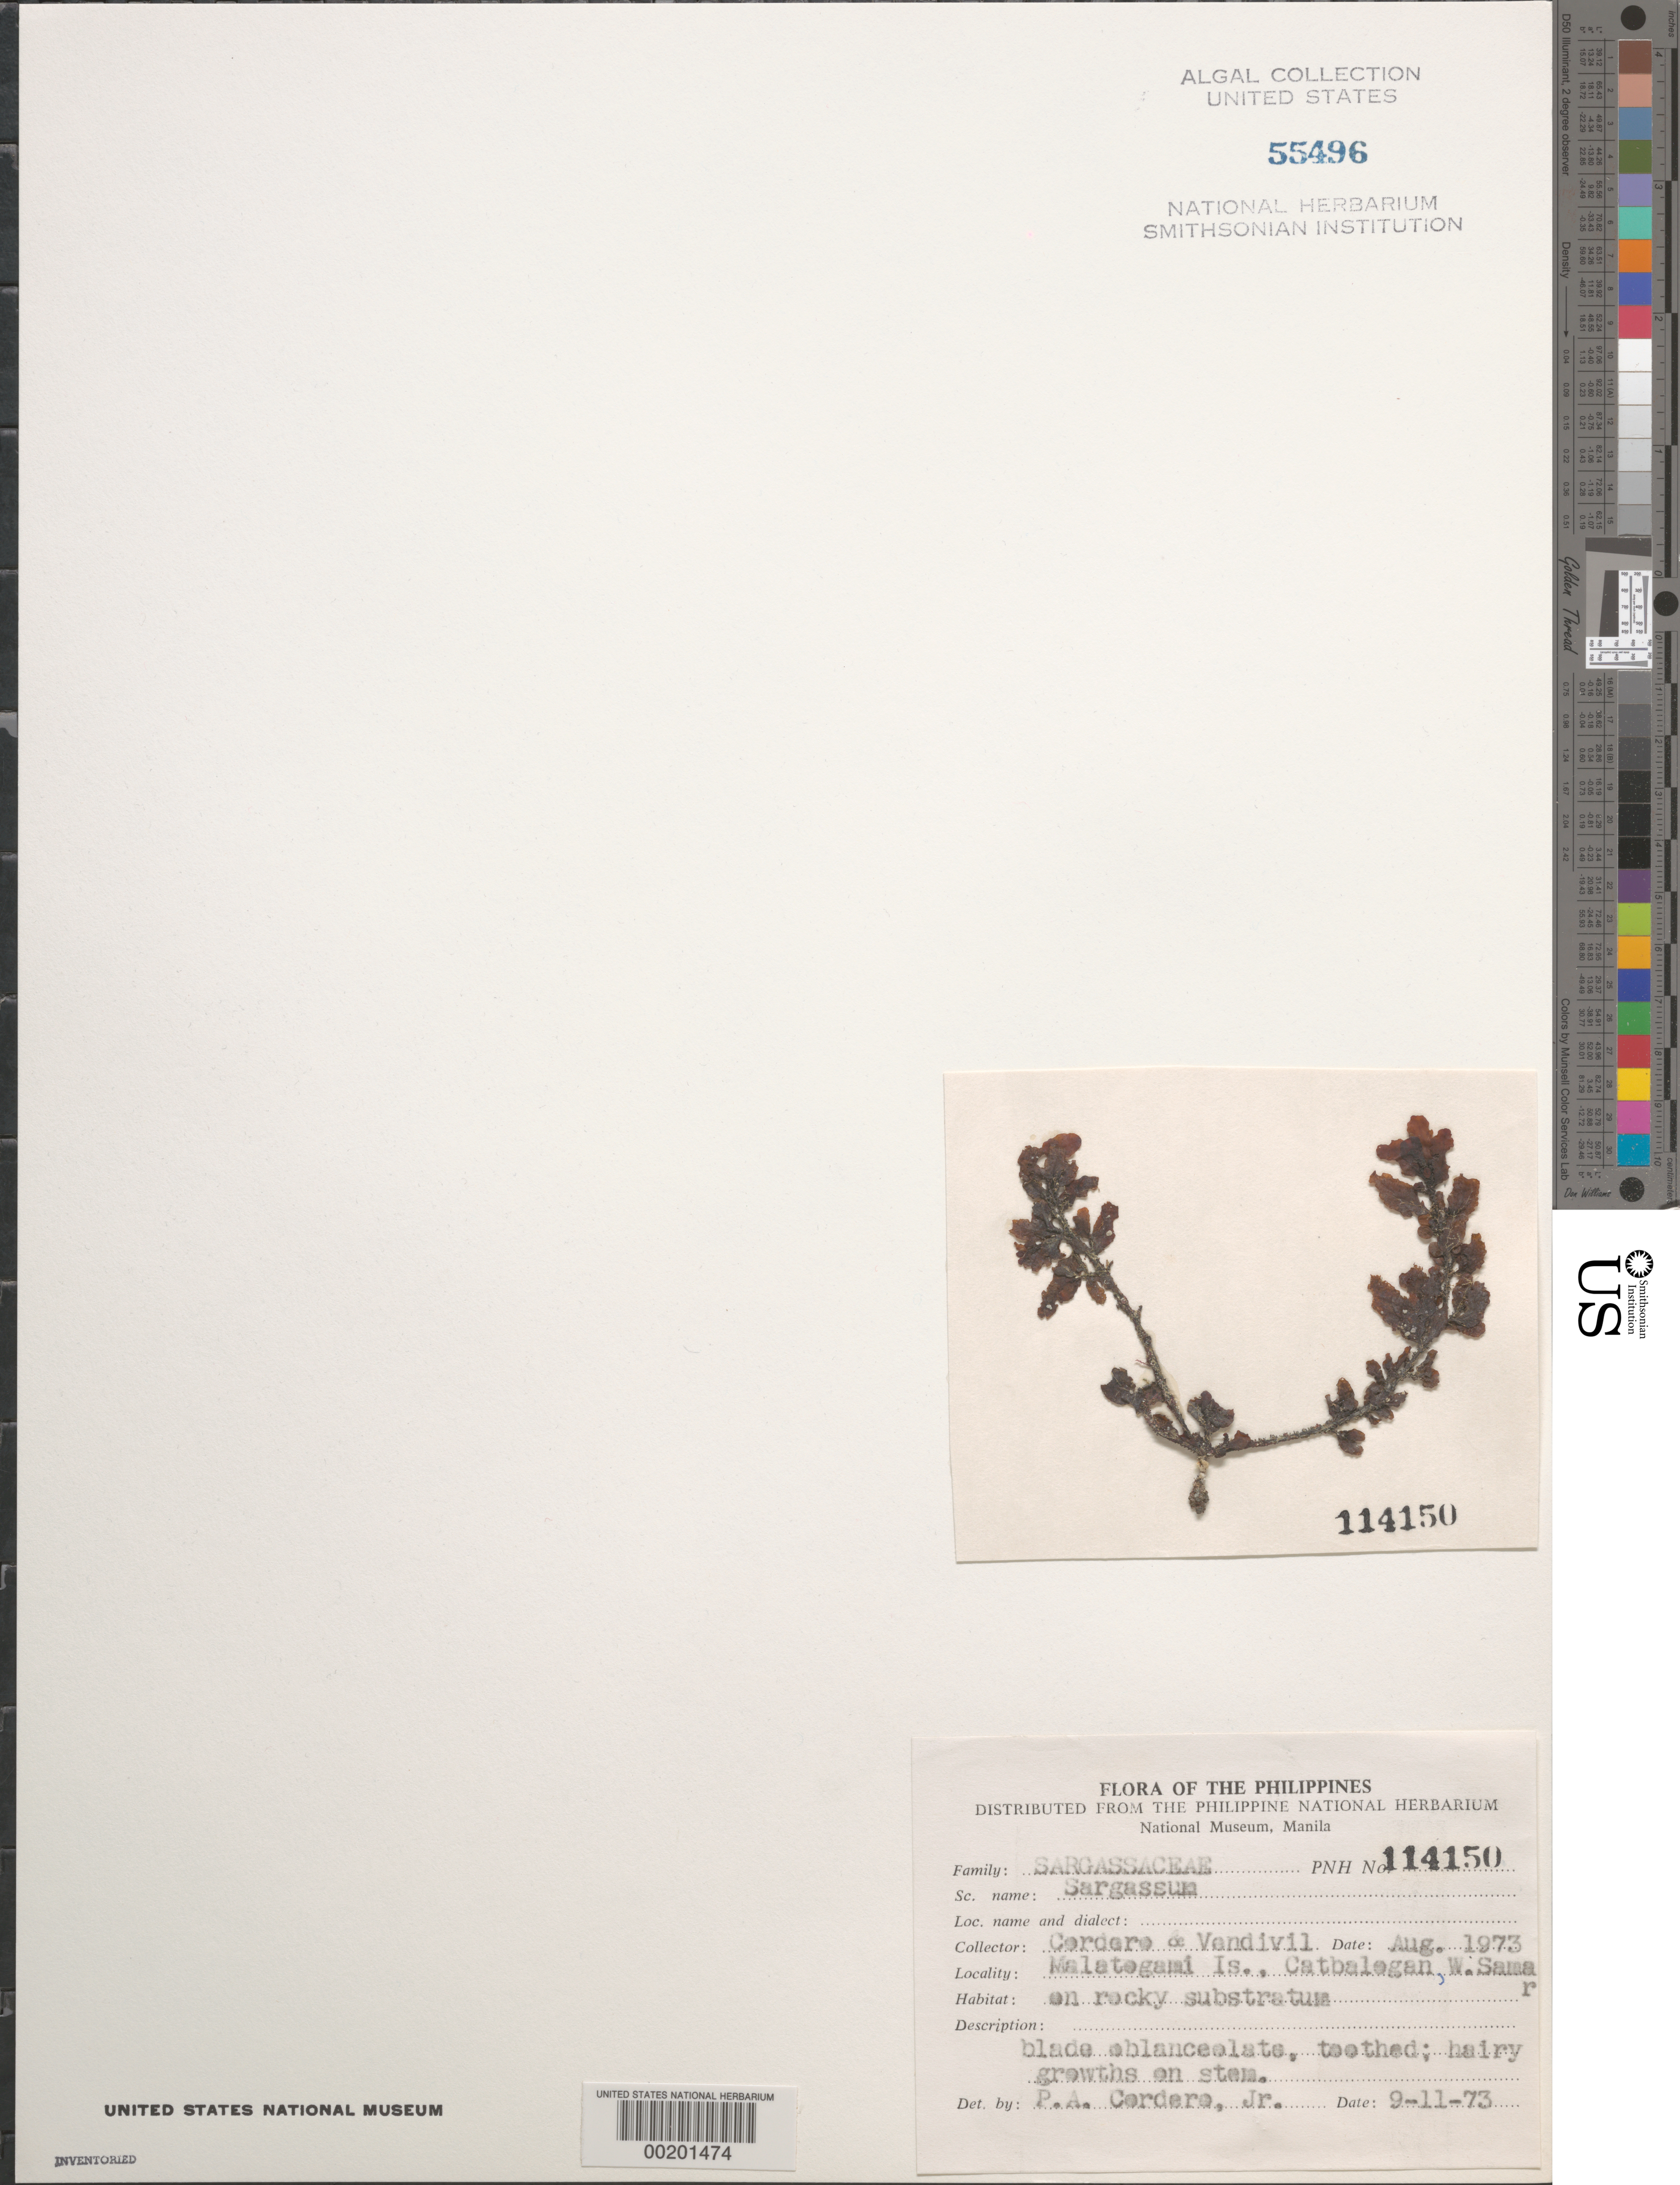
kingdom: Chromista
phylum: Ochrophyta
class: Phaeophyceae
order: Fucales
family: Sargassaceae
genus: Sargassum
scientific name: Sargassum sp.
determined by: Cordero, P. A., Jr.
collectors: P. A. Cordero & W. Vendivil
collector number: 114150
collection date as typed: Aug 1973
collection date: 1973-08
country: Philippines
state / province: Eastern Visayas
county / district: Western Samar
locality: Malatogami island, catbalogan, west samar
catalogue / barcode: US 55496